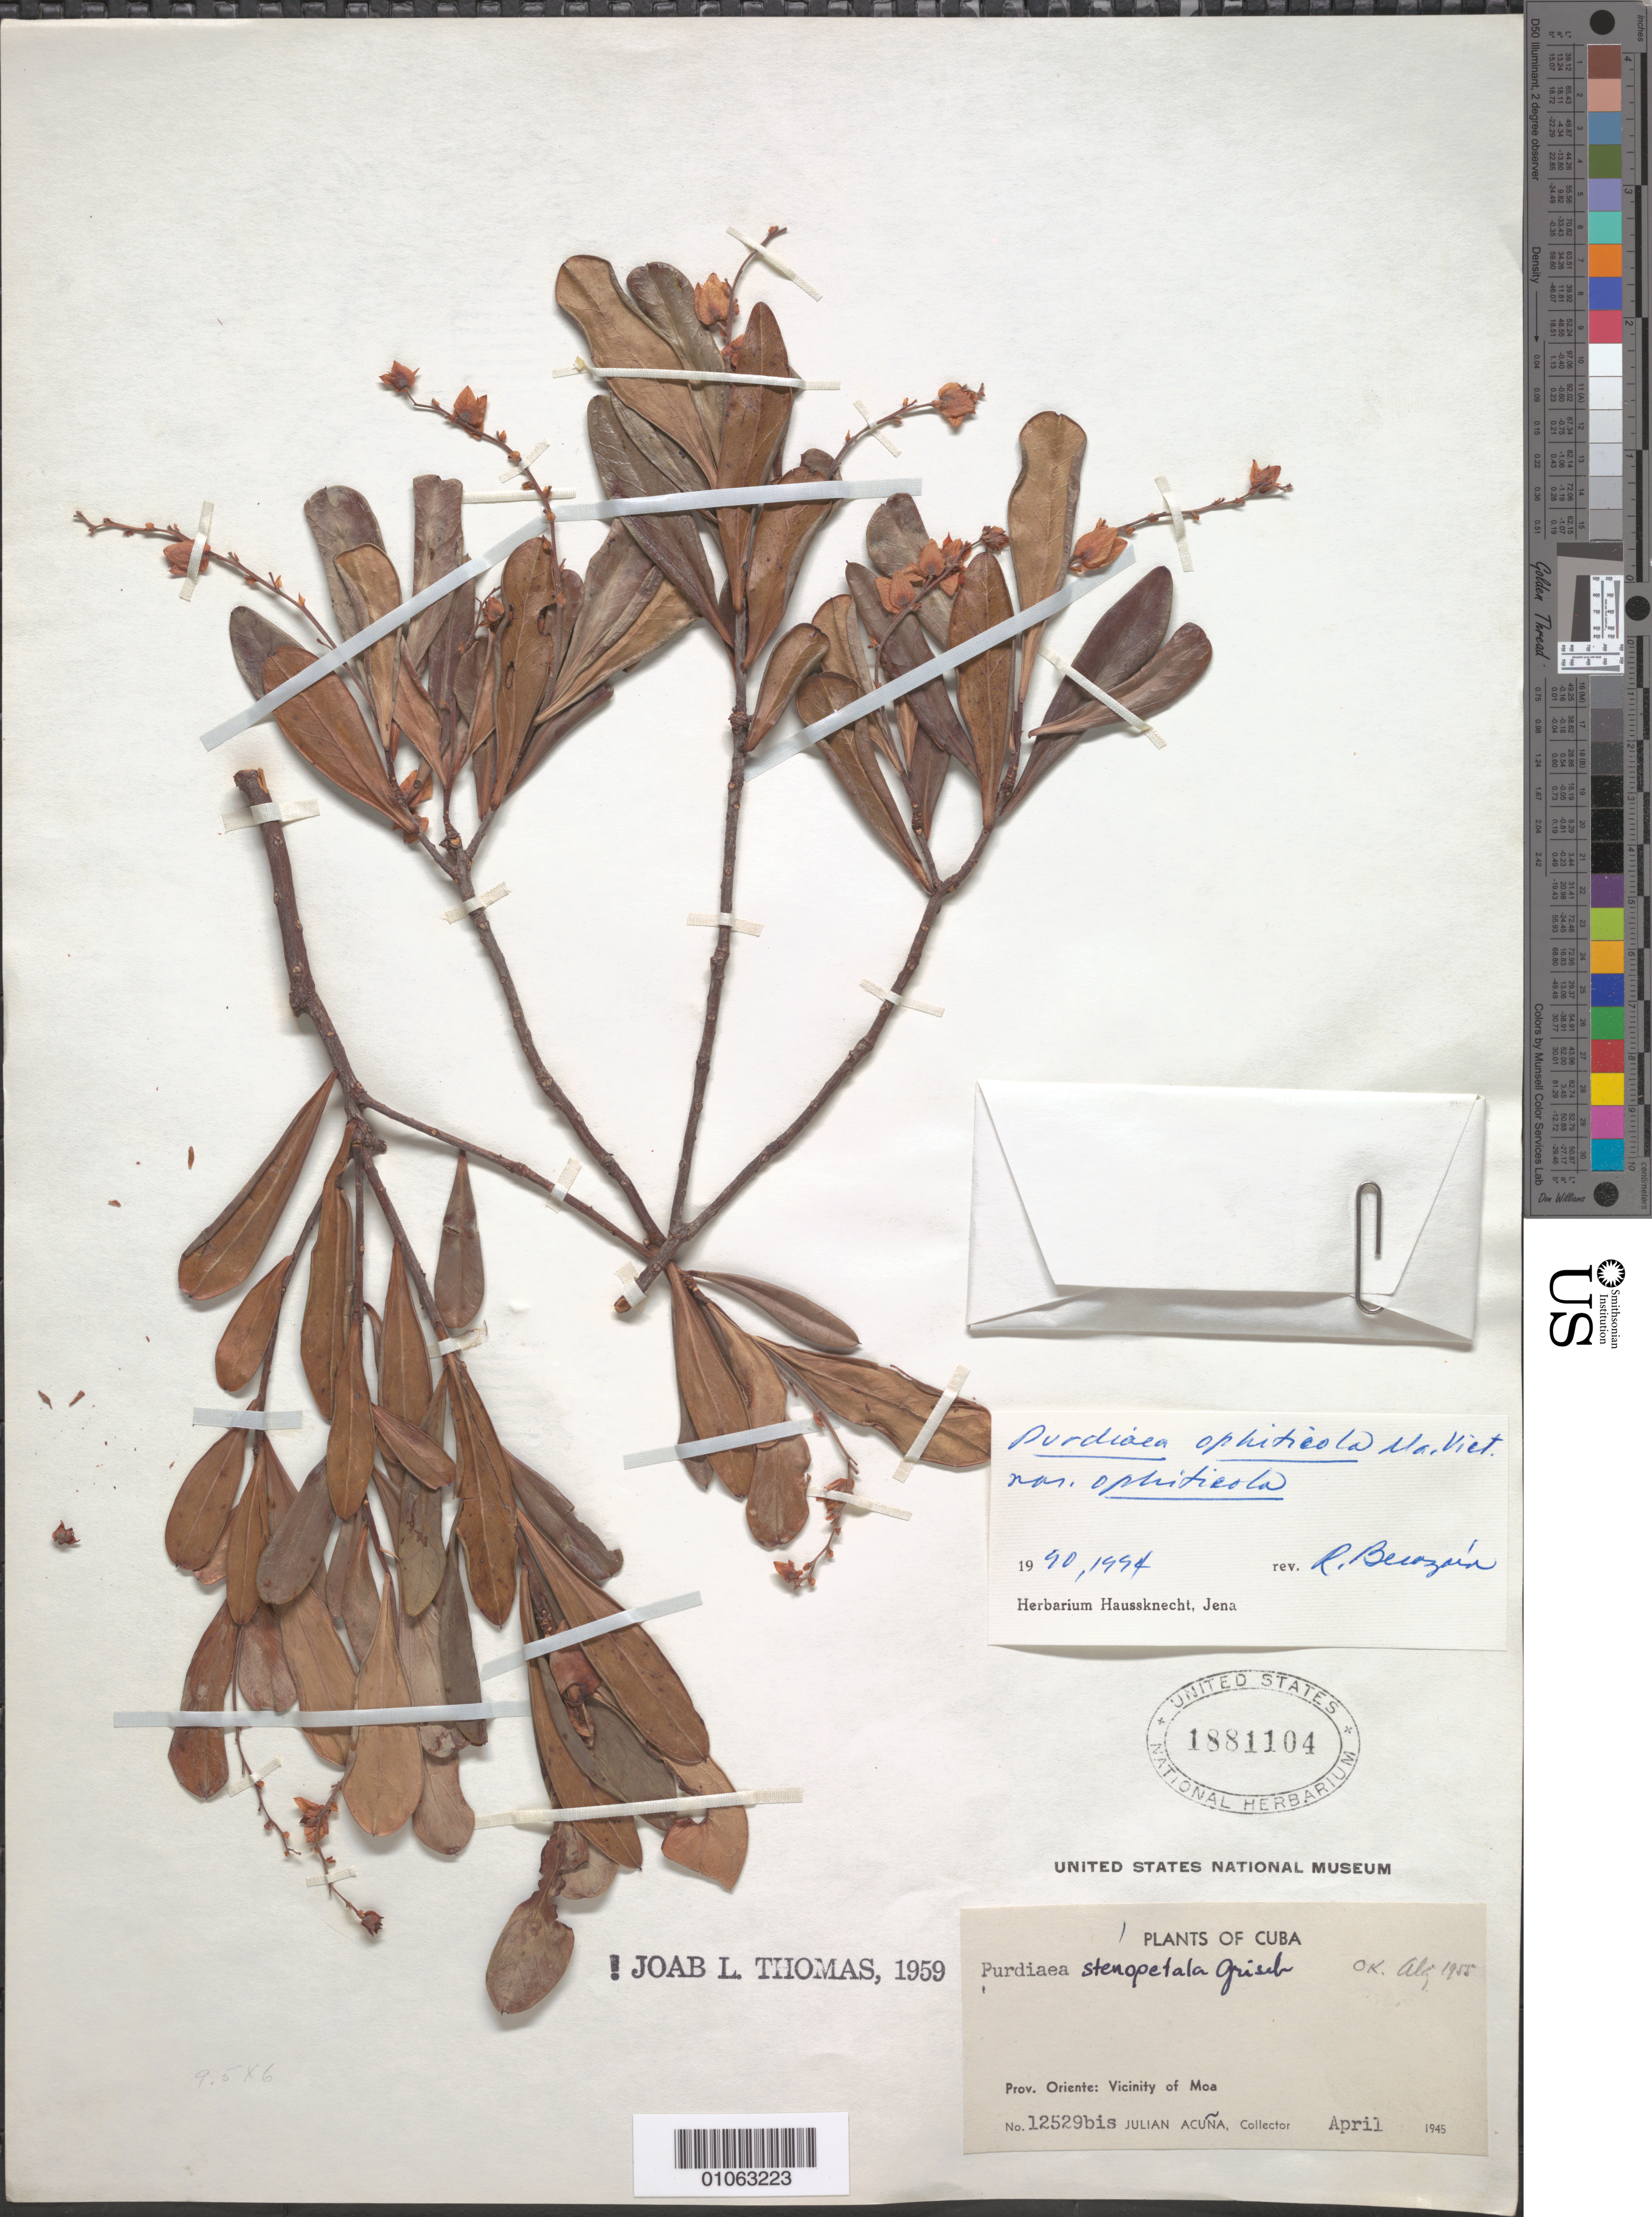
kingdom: Plantae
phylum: Tracheophyta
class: Magnoliopsida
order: Ericales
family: Clethraceae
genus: Purdiaea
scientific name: Purdiaea ophiticola var. ophiticola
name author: Vict.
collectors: J. Acuña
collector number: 12529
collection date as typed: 01 Apr 1945 to 30 Apr 1945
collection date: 1945-04-01/1945-04-30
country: Cuba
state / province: Holguín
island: Cuba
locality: Vicinity of Moa [Oriente]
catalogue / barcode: US 1881104